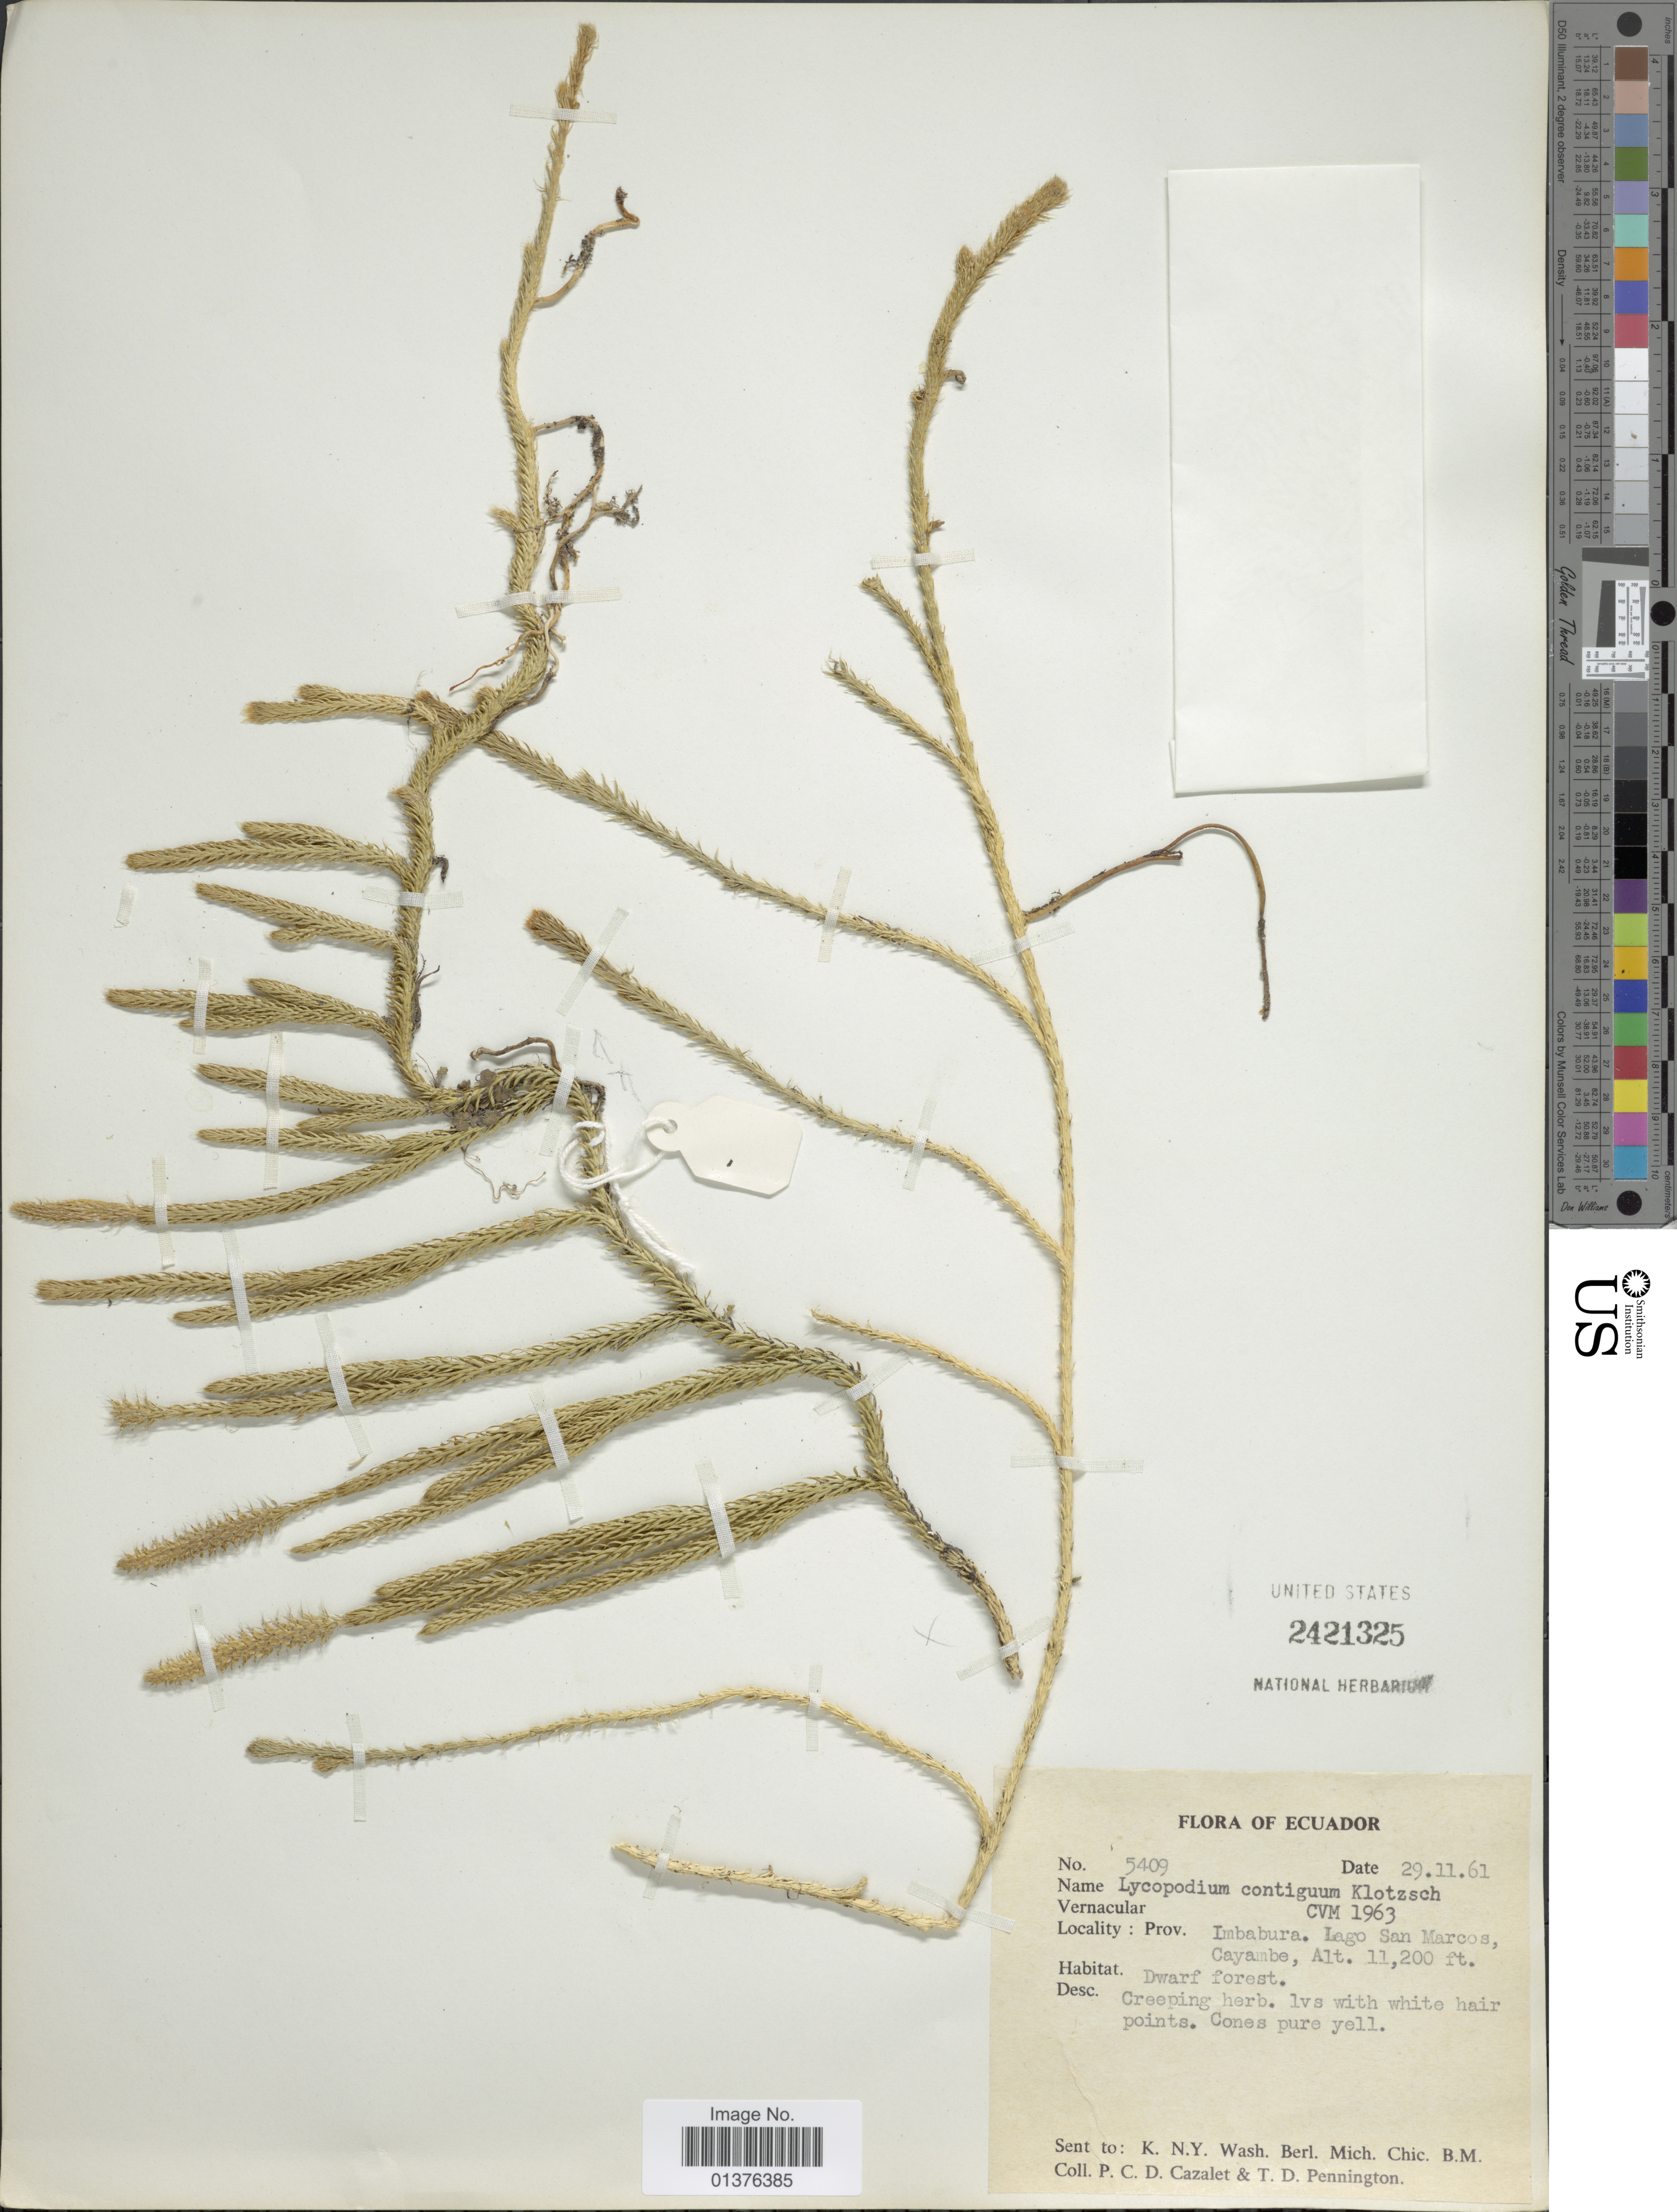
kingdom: Plantae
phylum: Tracheophyta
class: Lycopodiopsida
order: Lycopodiales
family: Lycopodiaceae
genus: Lycopodium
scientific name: Lycopodium clavatum subsp. contiguum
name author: (Klotzsch) B. Øllg.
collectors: P. C. D. Cazalet & T. D. Pennington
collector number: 5409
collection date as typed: Transcribed d/m/y: 29/11/61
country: Ecuador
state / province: Imbabura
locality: Lago San Marcos, Cayambe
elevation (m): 3414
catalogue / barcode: US 2421325